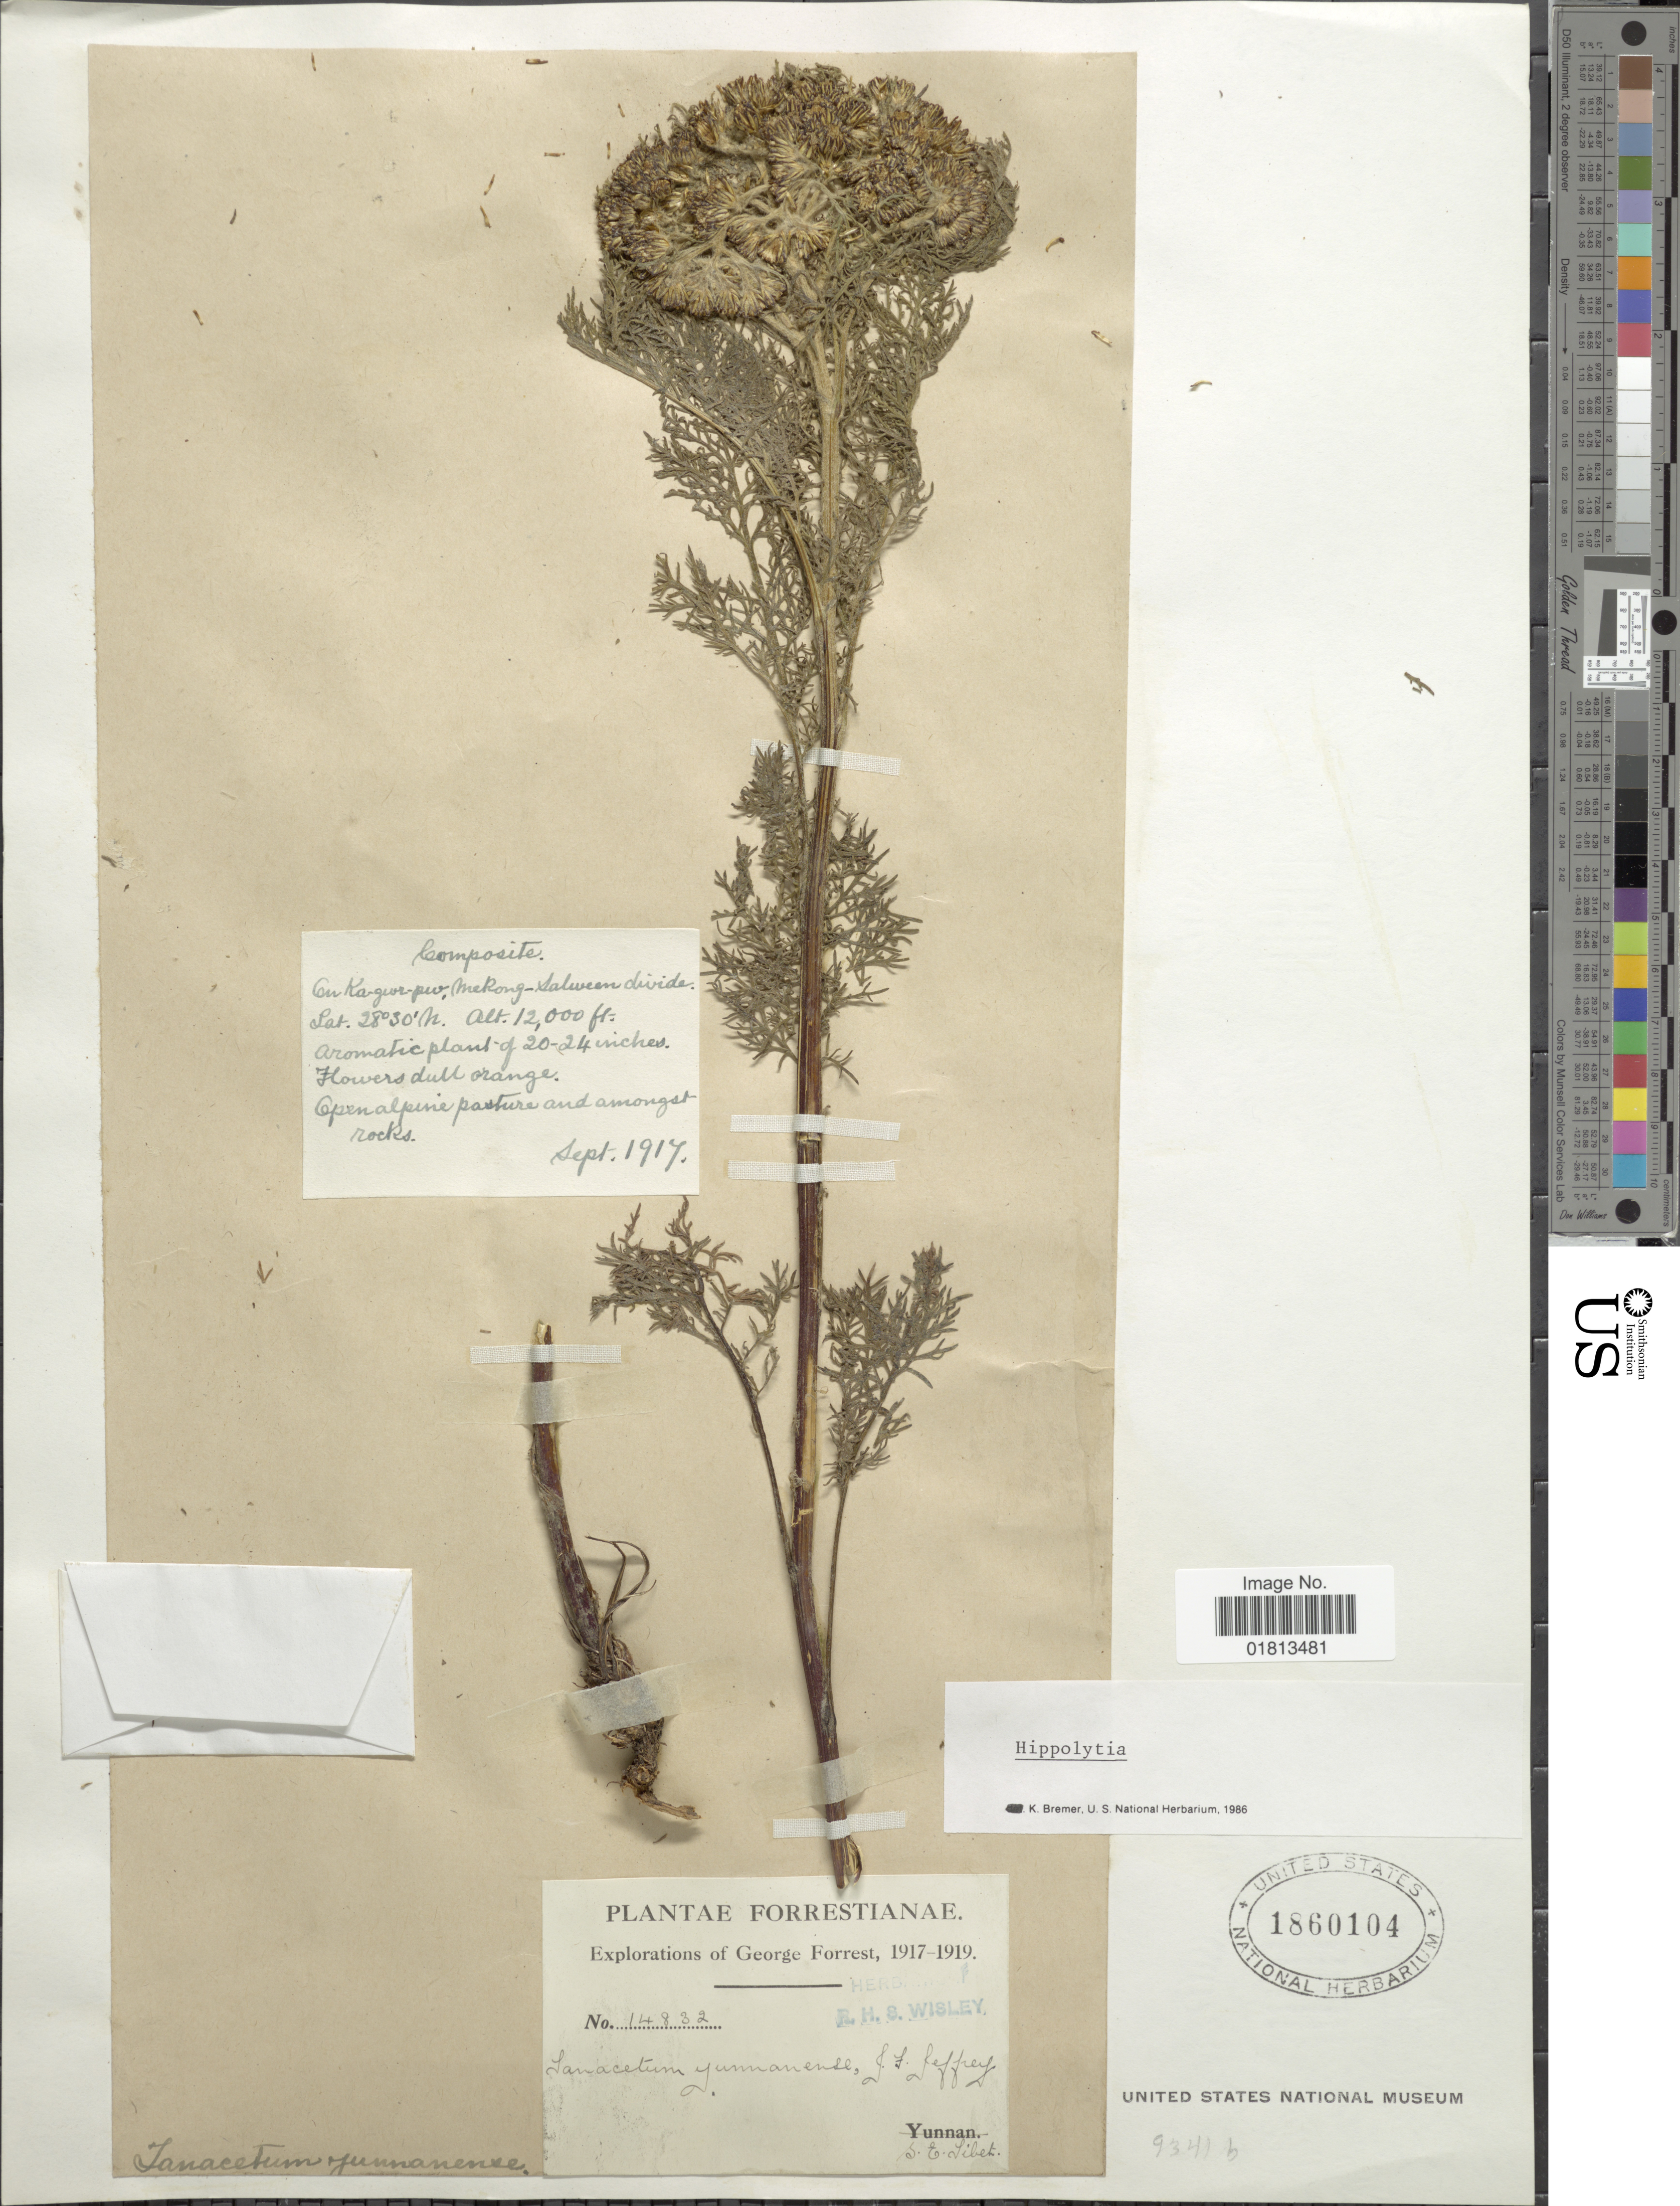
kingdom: Plantae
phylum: Tracheophyta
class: Magnoliopsida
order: Asterales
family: Asteraceae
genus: Hippolytia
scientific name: Hippolytia yunnanensis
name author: (J. Jeffrey) Yu-shih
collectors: G. Forrest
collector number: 14832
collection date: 1917-09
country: China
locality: S. E. Tibet, On ka-gevr-pev, Mekong, Salween divide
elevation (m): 3658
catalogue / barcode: US 1860104